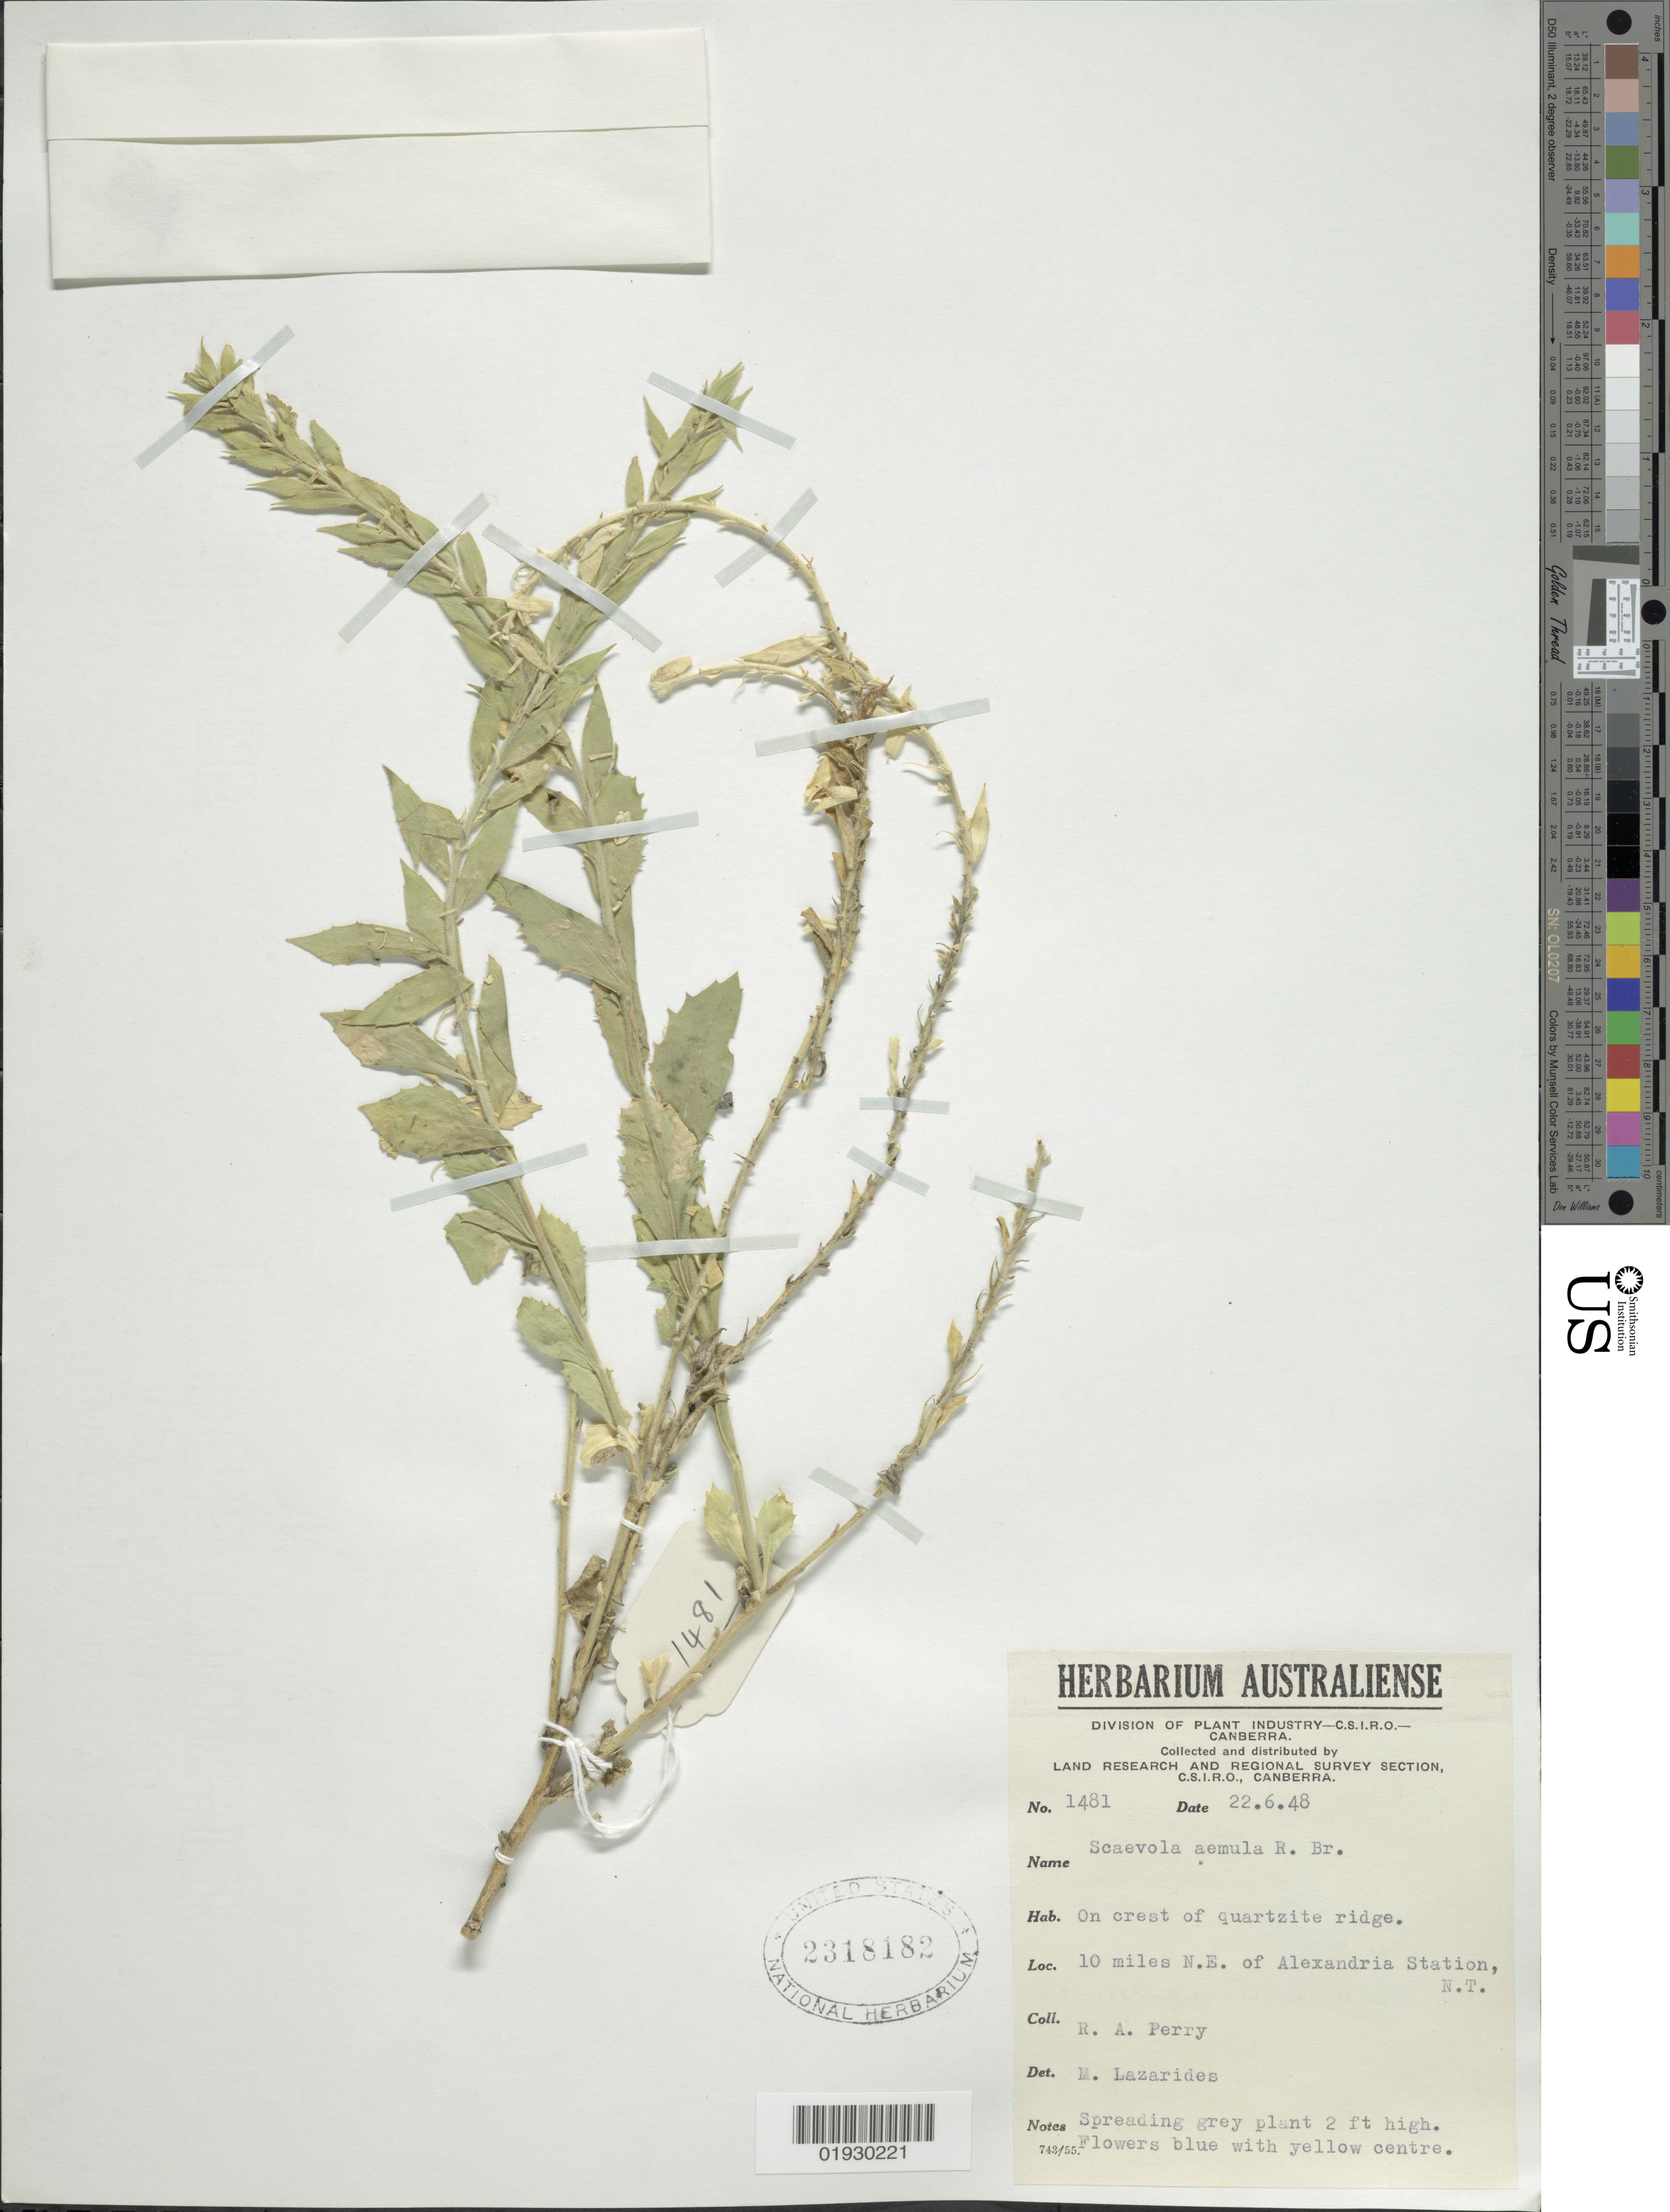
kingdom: Plantae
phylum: Tracheophyta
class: Magnoliopsida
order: Asterales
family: Goodeniaceae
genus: Scaevola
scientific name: Scaevola aemula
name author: R. Br.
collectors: Perry, R. A.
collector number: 1481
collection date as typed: Transcribed d/m/y: 22/6/48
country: Australia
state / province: Northern Territory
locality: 10 miles N.E. of Alexandria Station, N.T.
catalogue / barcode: US 2318182